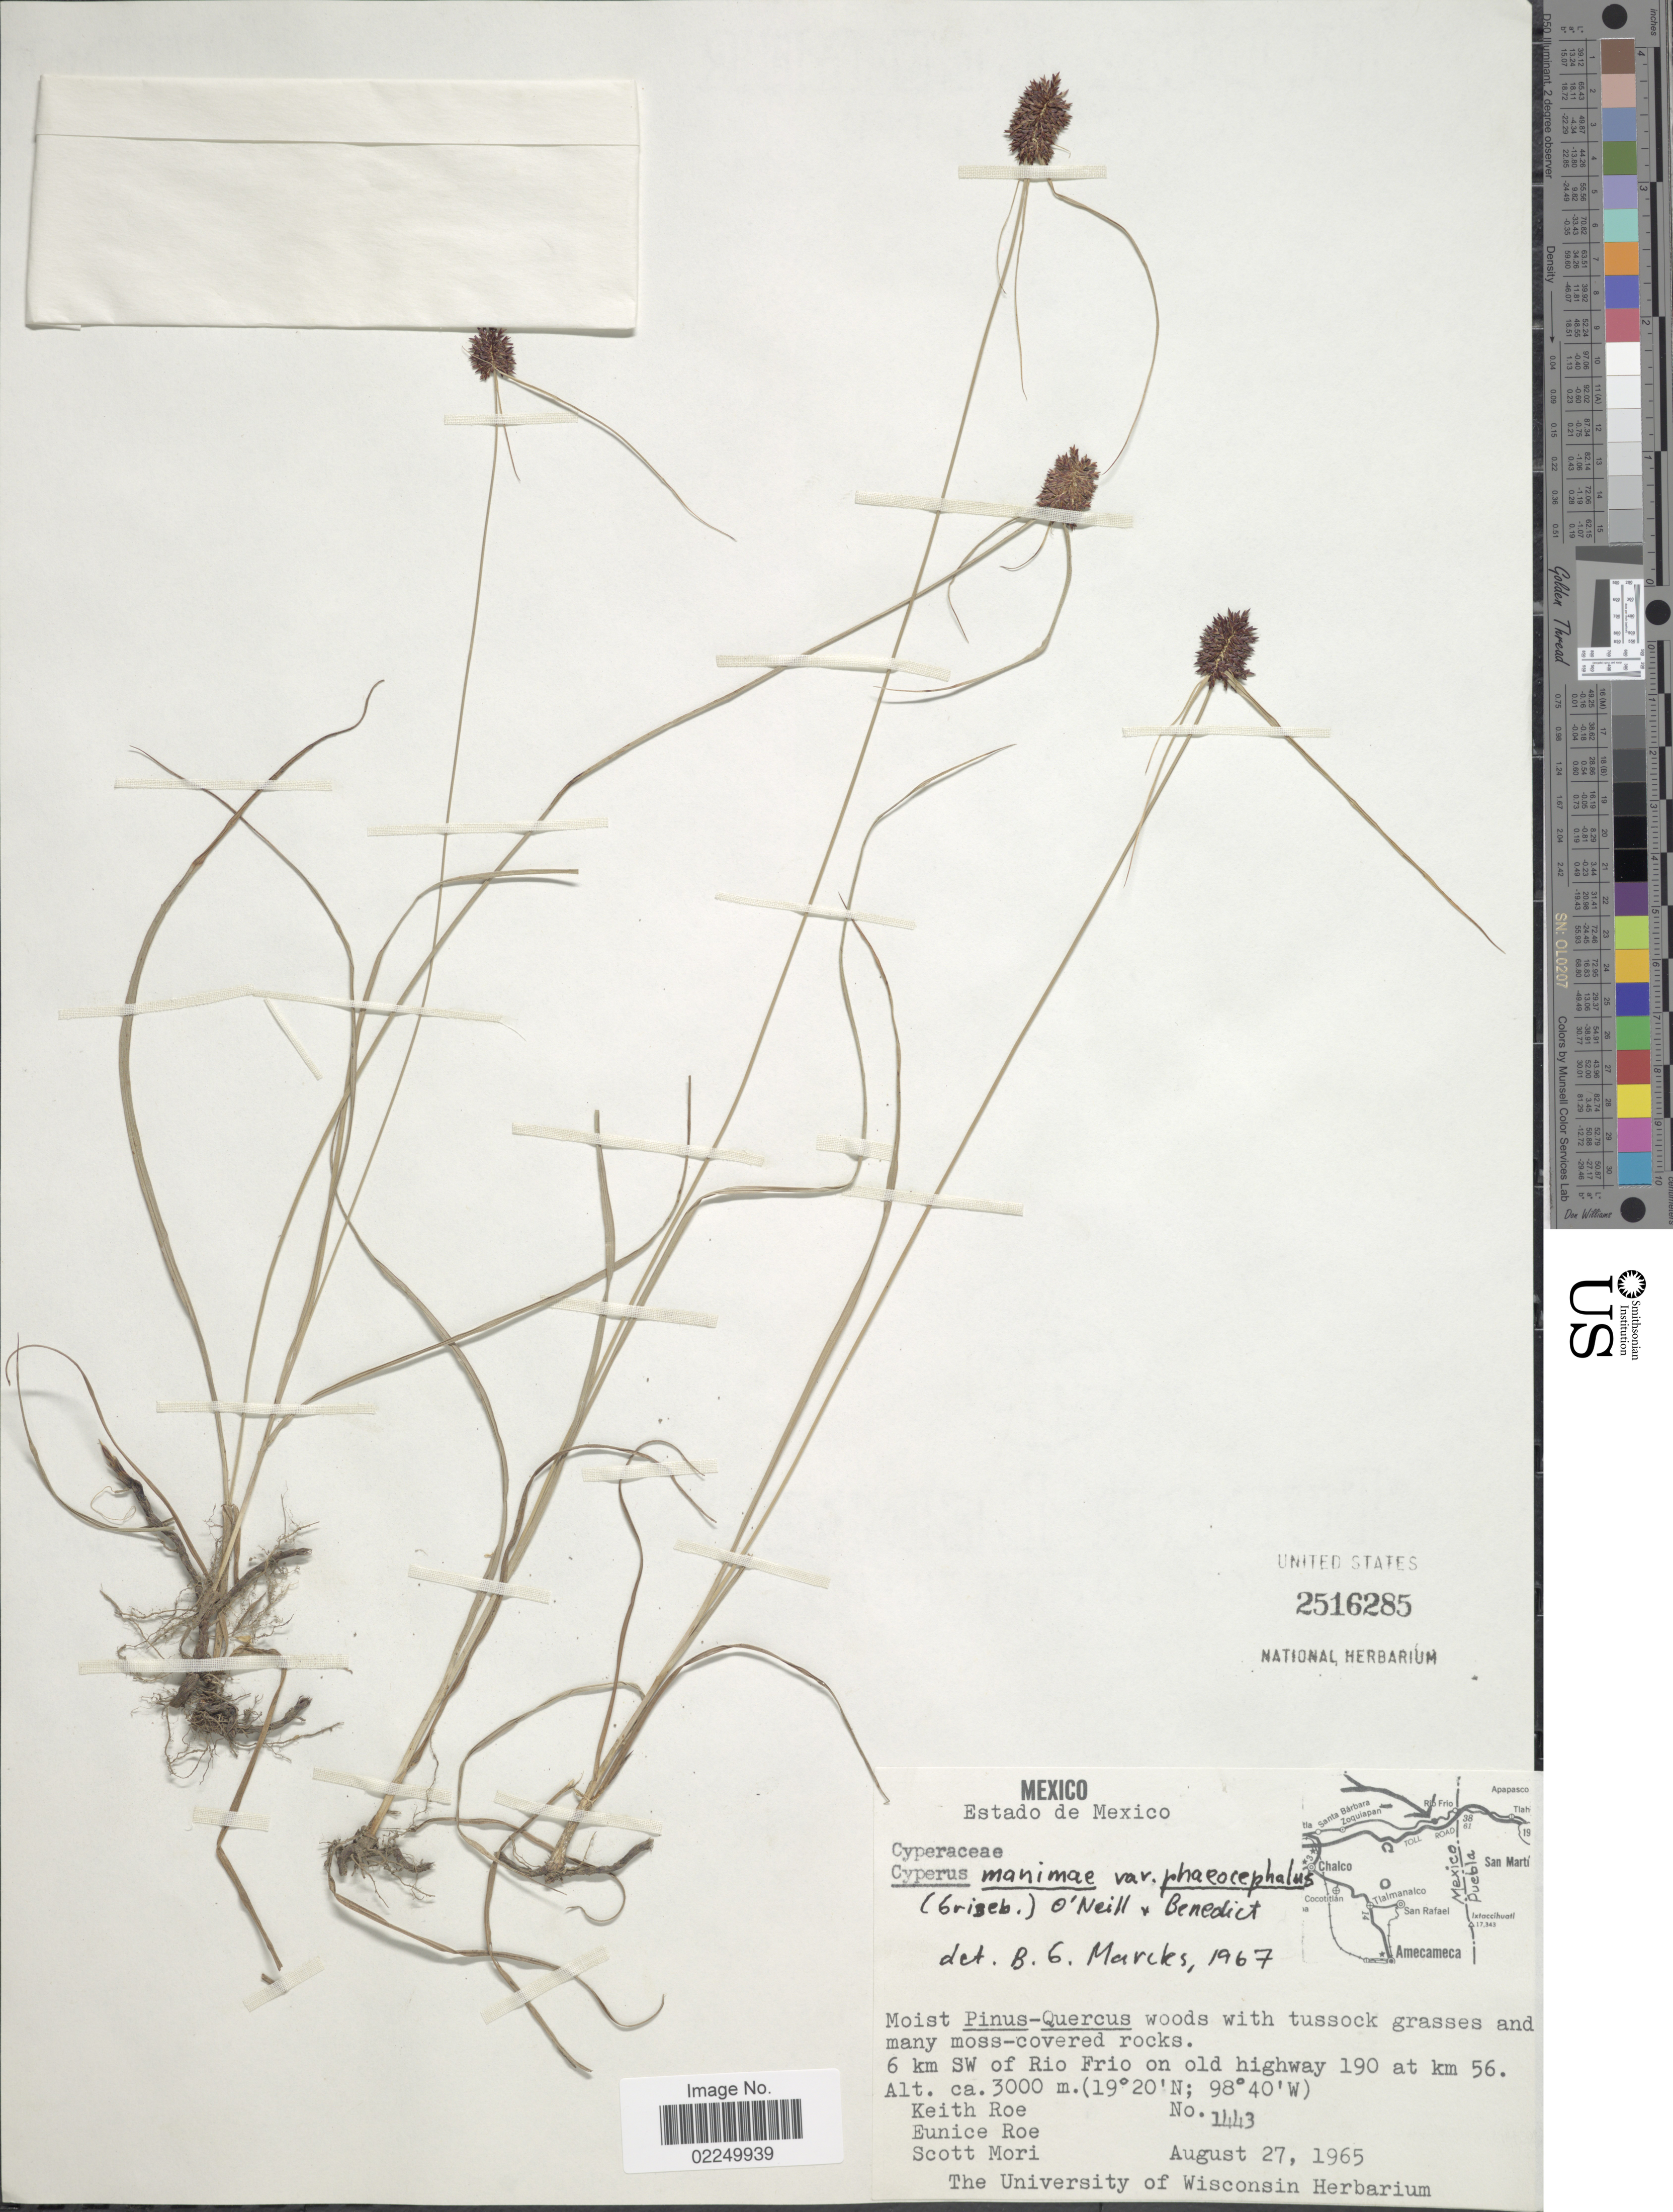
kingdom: Plantae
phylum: Tracheophyta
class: Liliopsida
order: Poales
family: Cyperaceae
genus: Cyperus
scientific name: Cyperus manimae var. divergens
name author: (Kunth) Kük.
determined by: Strong, Mark T., (BOT), Smithsonian Institution - National Museum of Natural History (UNITED STATES)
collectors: K. E. Roe, E. Roe & S. Mori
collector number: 1443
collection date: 1965-08-27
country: Mexico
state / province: México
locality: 6 km SW of Rio Frio on old highway 190 at km 56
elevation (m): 3000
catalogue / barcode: US 2516285